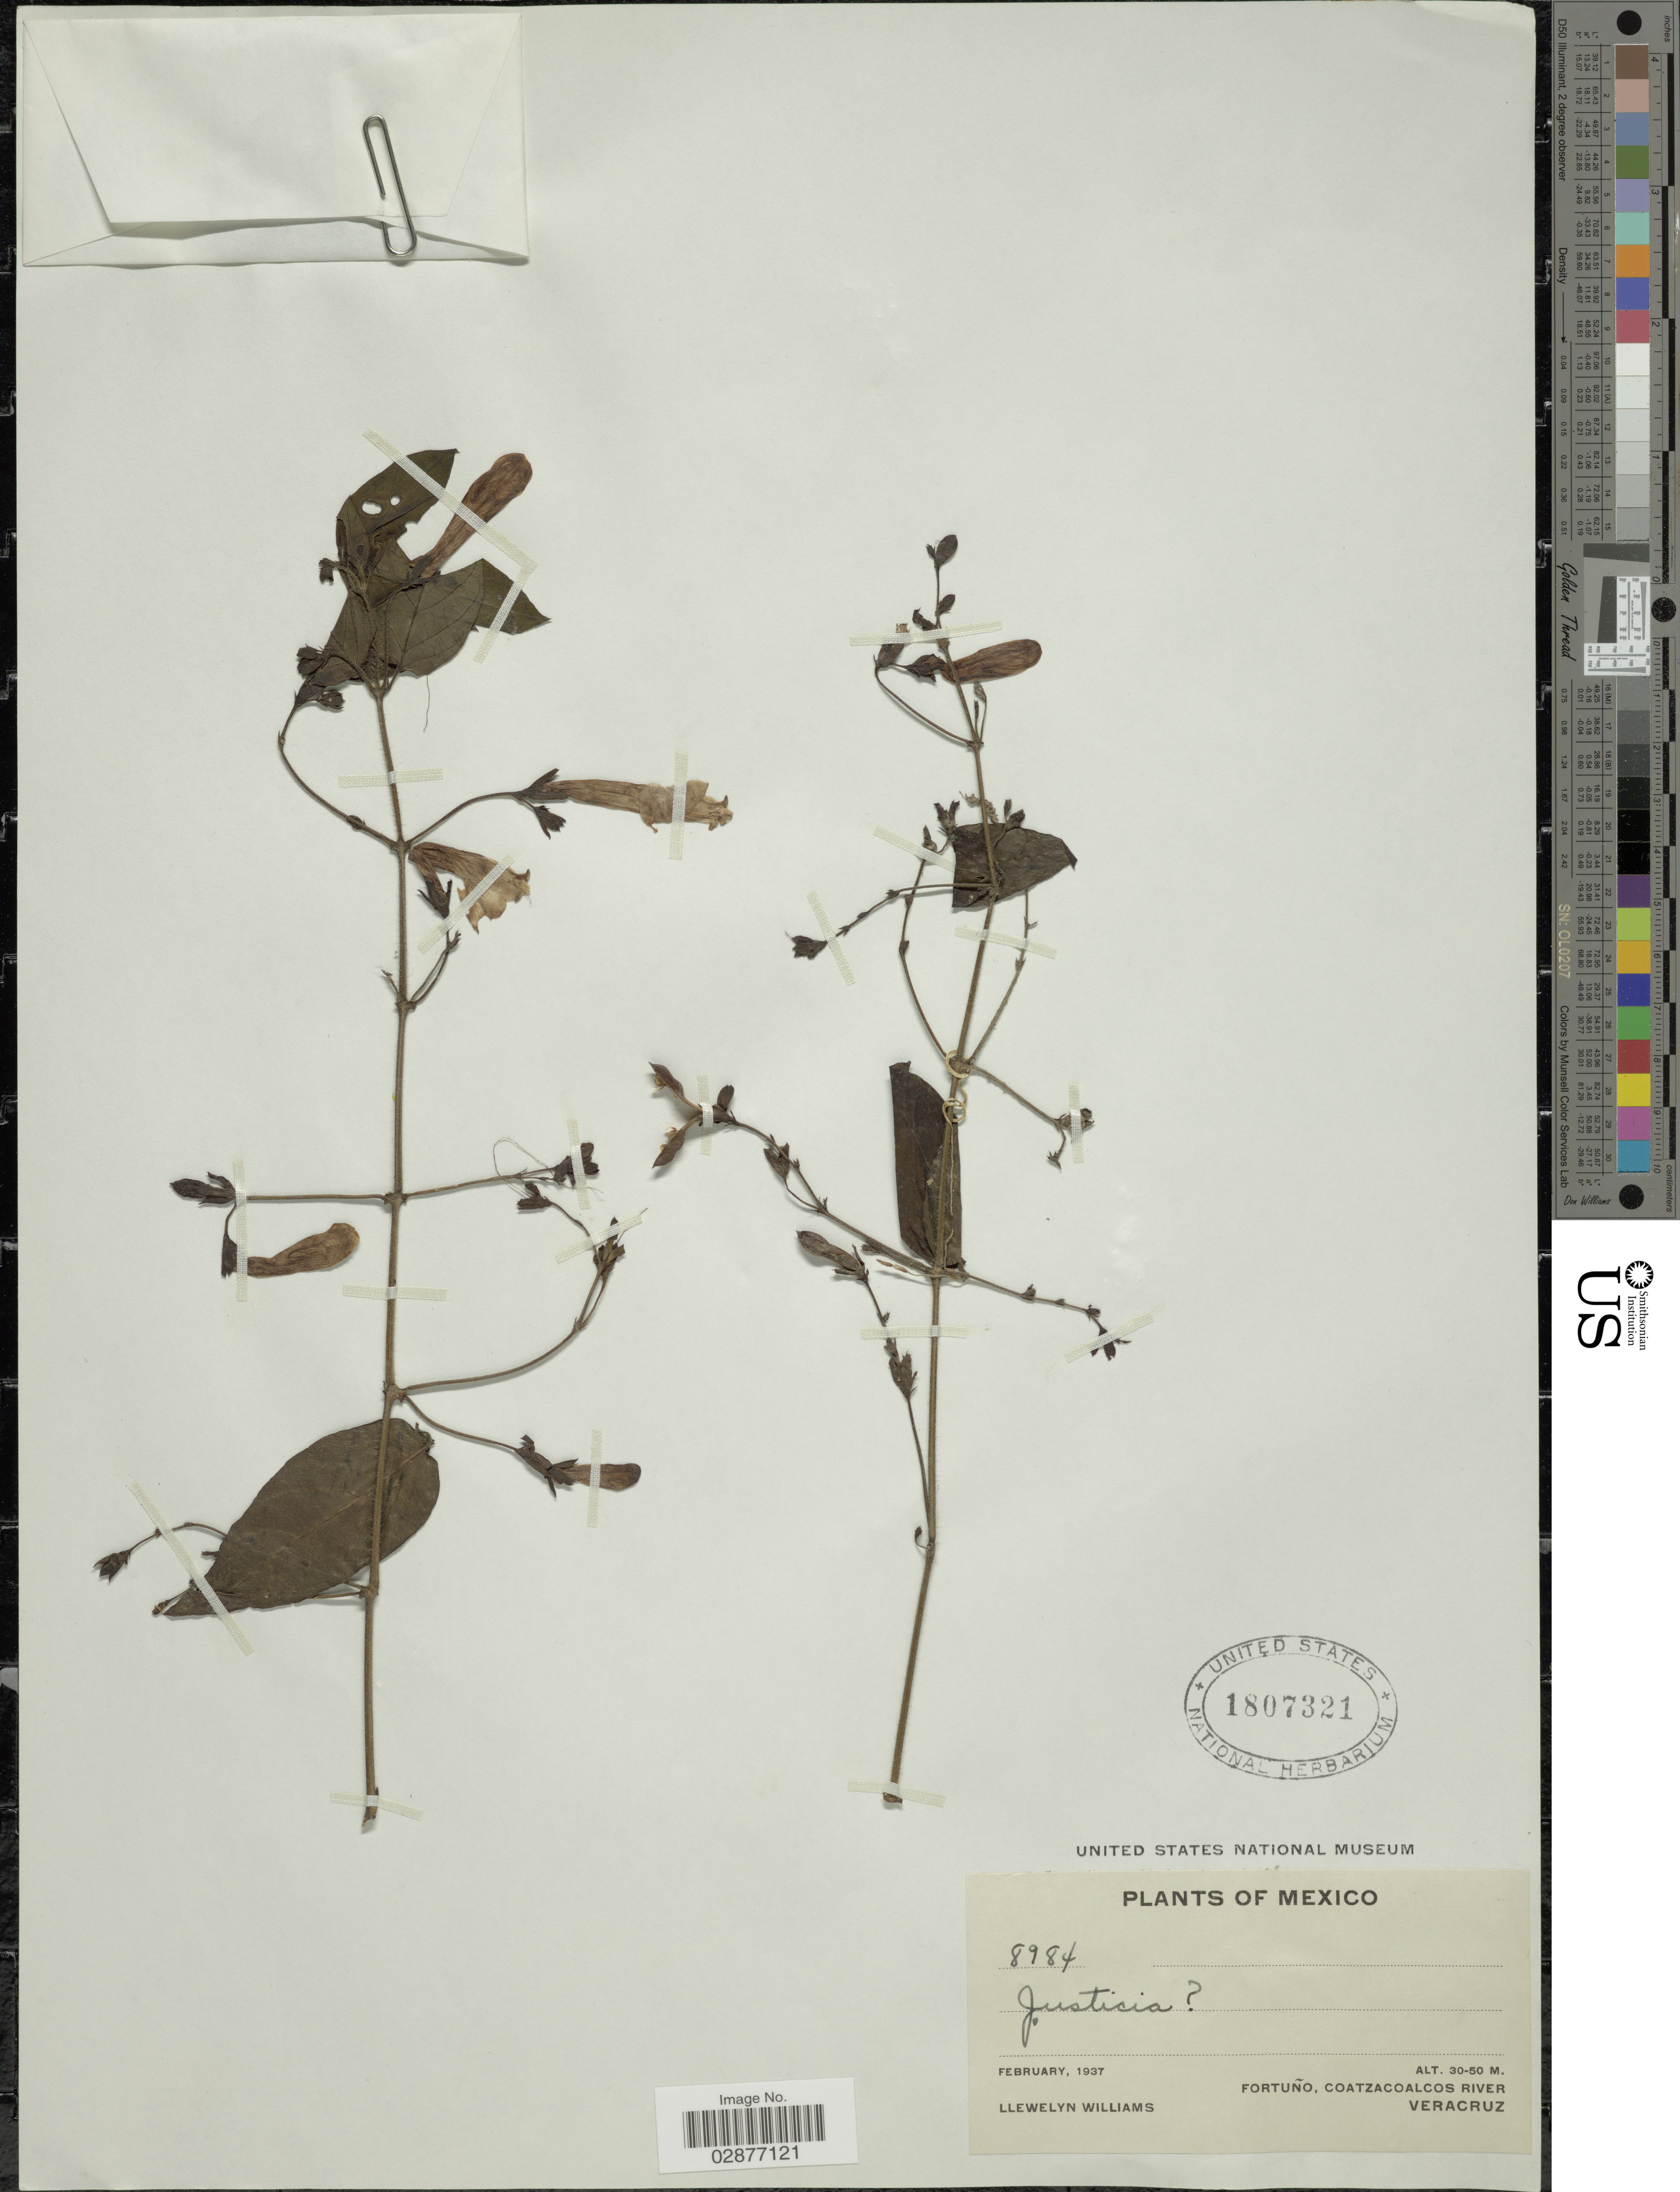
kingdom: Plantae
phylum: Tracheophyta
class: Magnoliopsida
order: Lamiales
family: Acanthaceae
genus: Justicia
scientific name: Justicia sp.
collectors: Ll. Williams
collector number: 8984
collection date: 1937-02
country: Mexico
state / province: Veracruz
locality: Fortuño, Coatzacoalcos river. Veracruz.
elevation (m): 30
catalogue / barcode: US 1807321